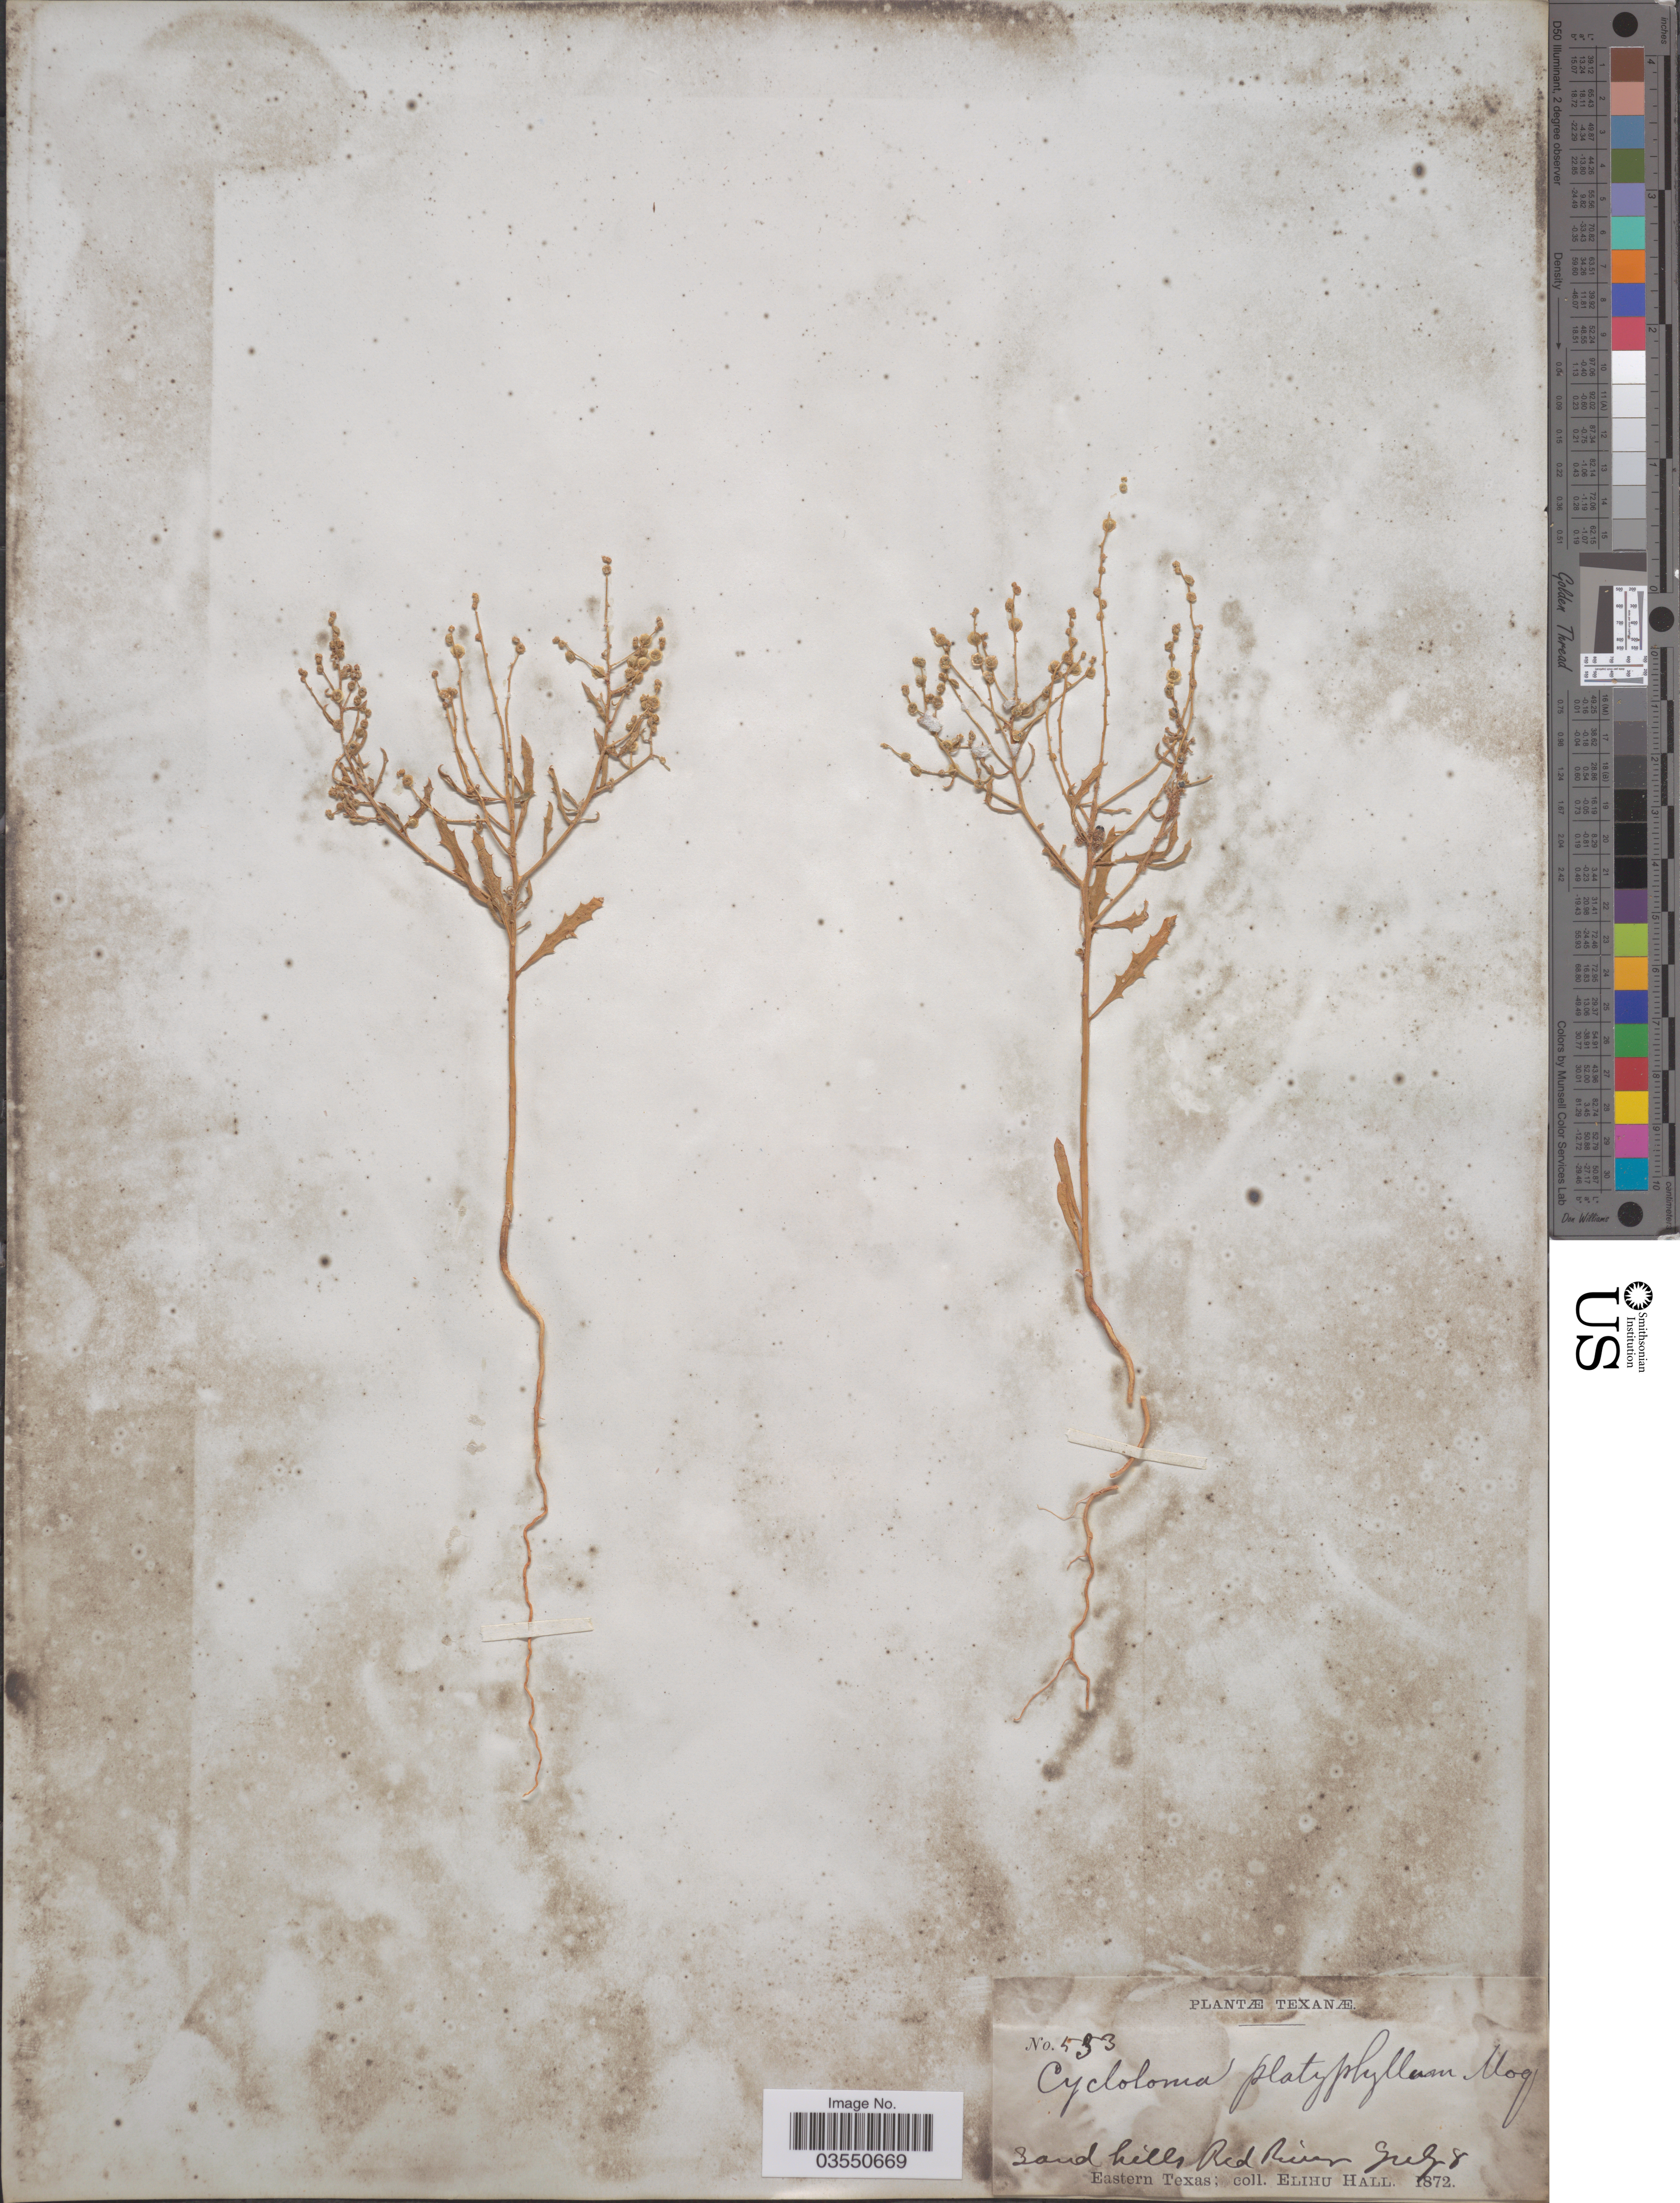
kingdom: Plantae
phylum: Tracheophyta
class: Magnoliopsida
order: Caryophyllales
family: Amaranthaceae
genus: Dysphania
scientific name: Dysphania atriplicifolia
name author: (Spreng.) G. Kadereit et al.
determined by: U.S. National Herbarium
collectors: E. Hall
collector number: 533*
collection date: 1872-07-08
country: United States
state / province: Texas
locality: Sand hills Red River. Eastern Texas.